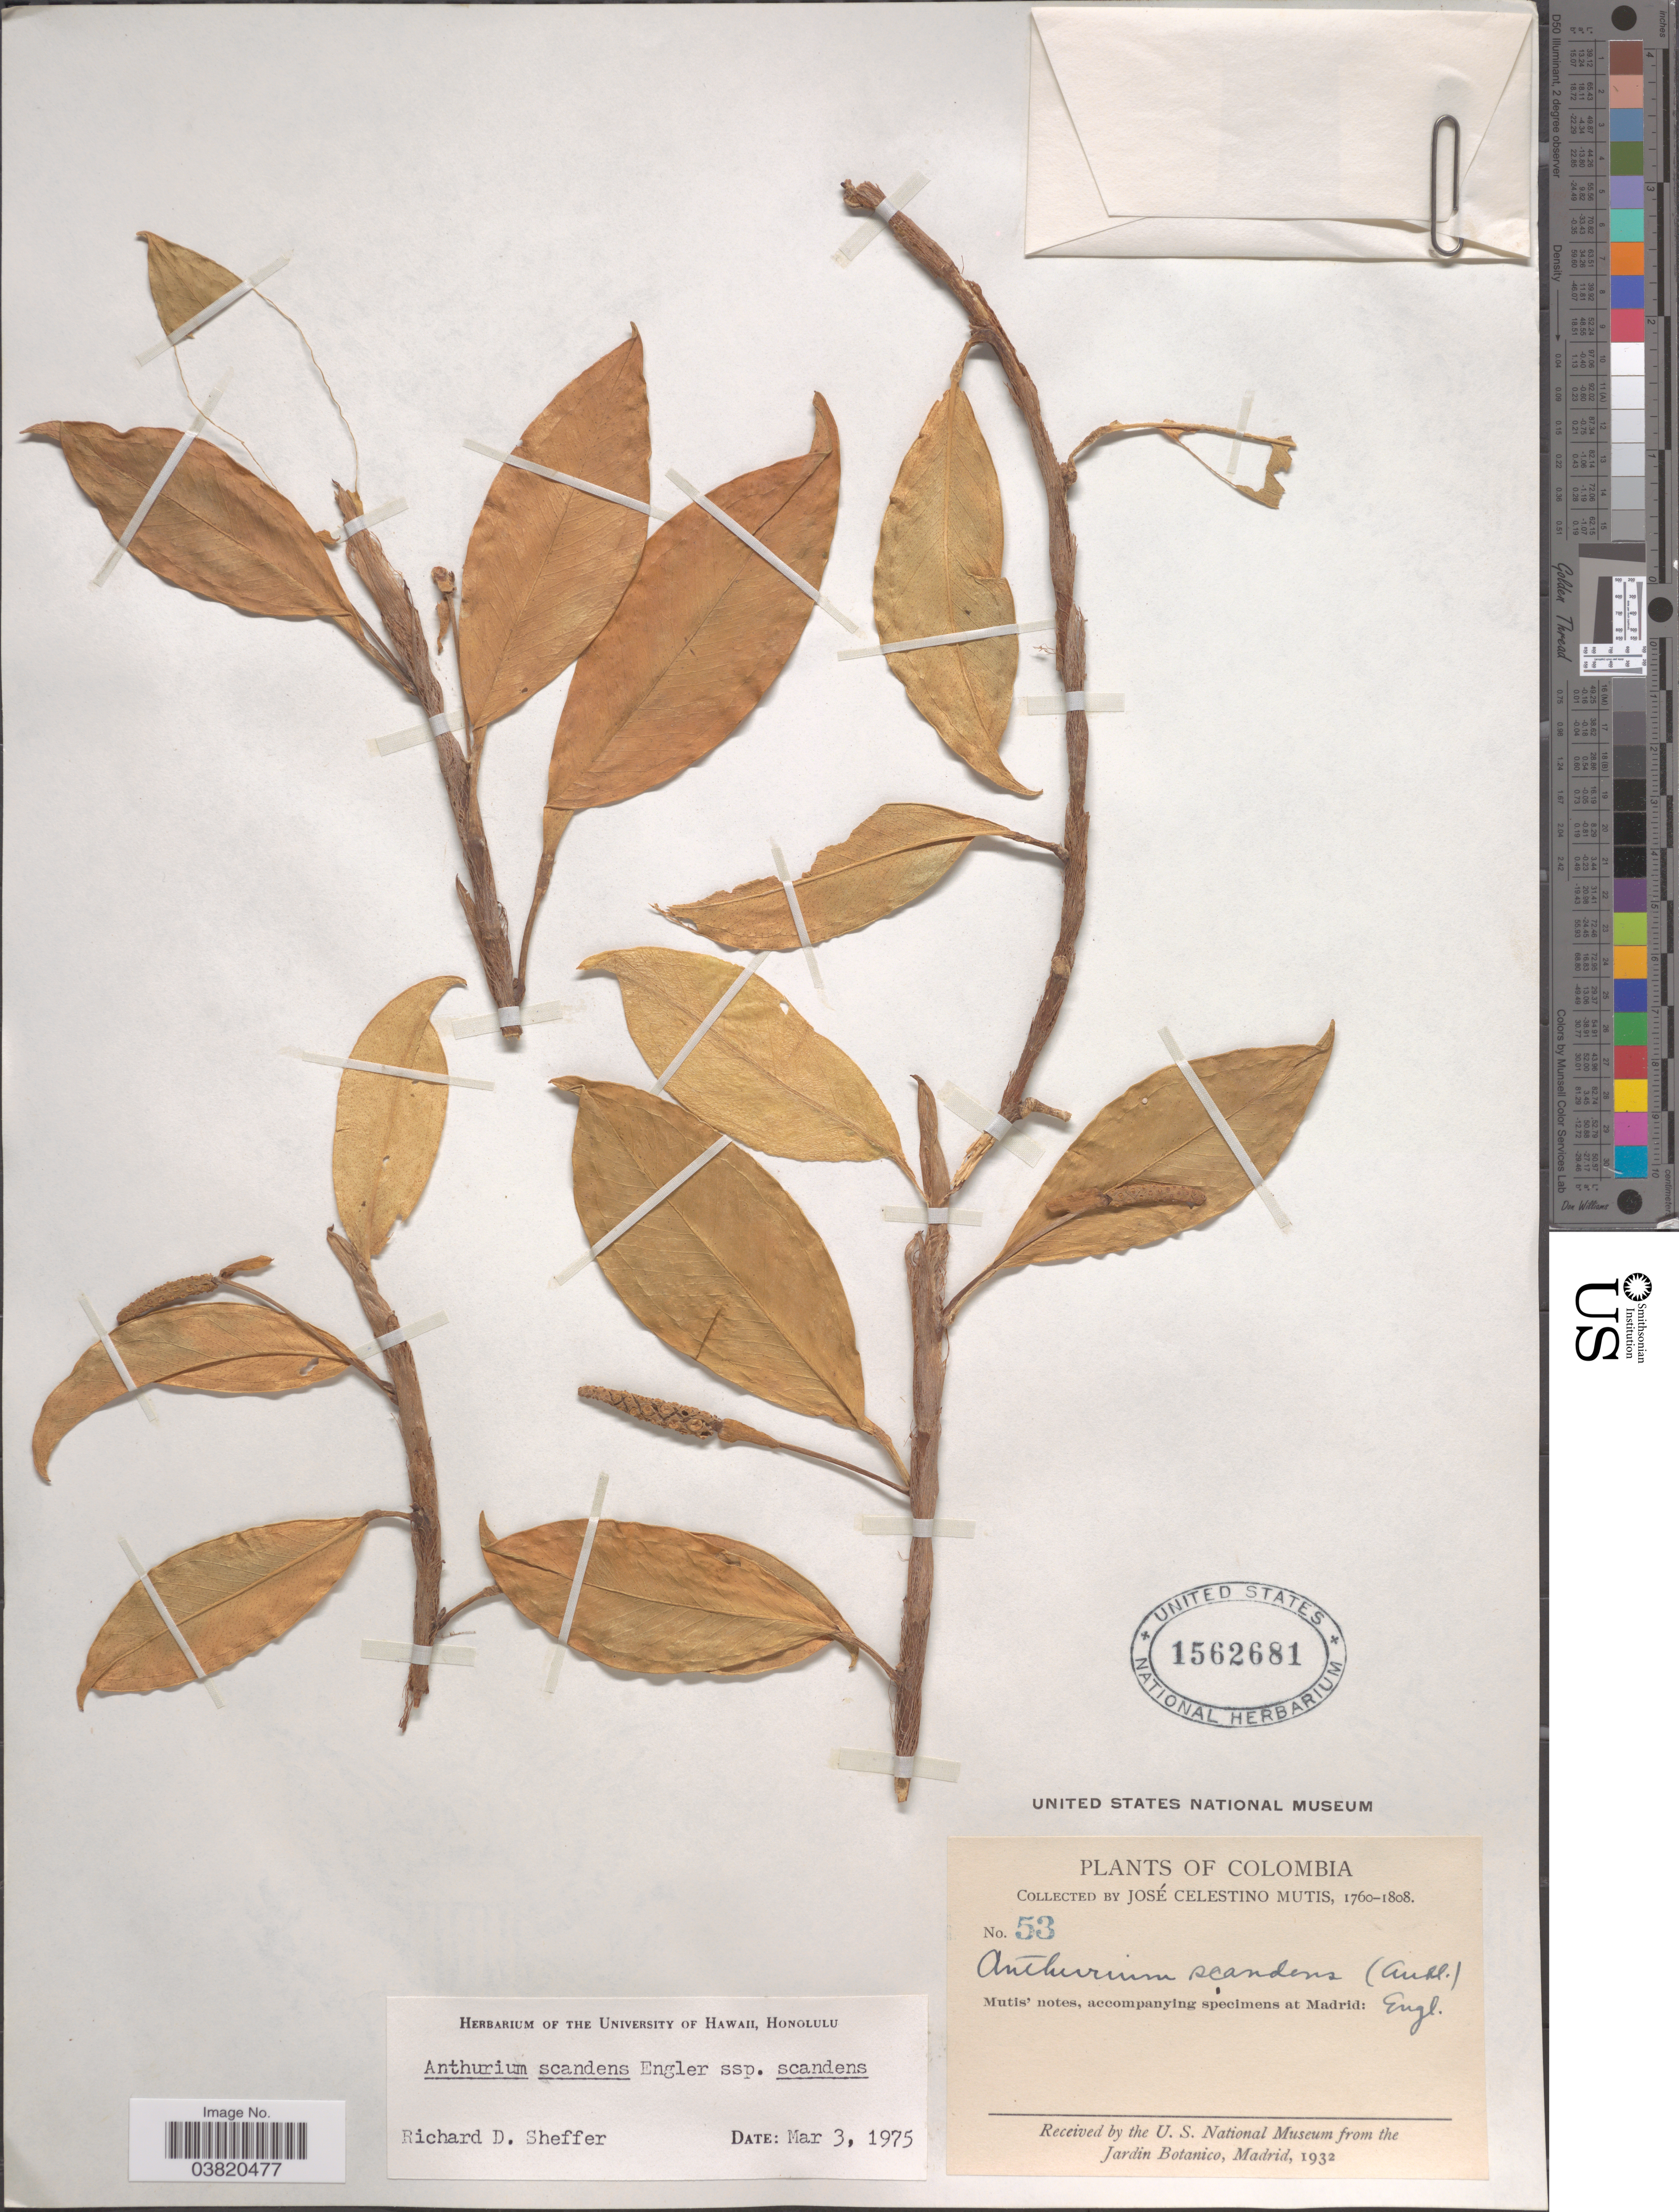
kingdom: Plantae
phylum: Tracheophyta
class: Liliopsida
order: Alismatales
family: Araceae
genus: Anthurium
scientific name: Anthurium scandens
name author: (Aubl.) Engl.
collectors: J. C. B. Mutis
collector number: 53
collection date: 1760/1808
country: Colombia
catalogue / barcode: US 1562681